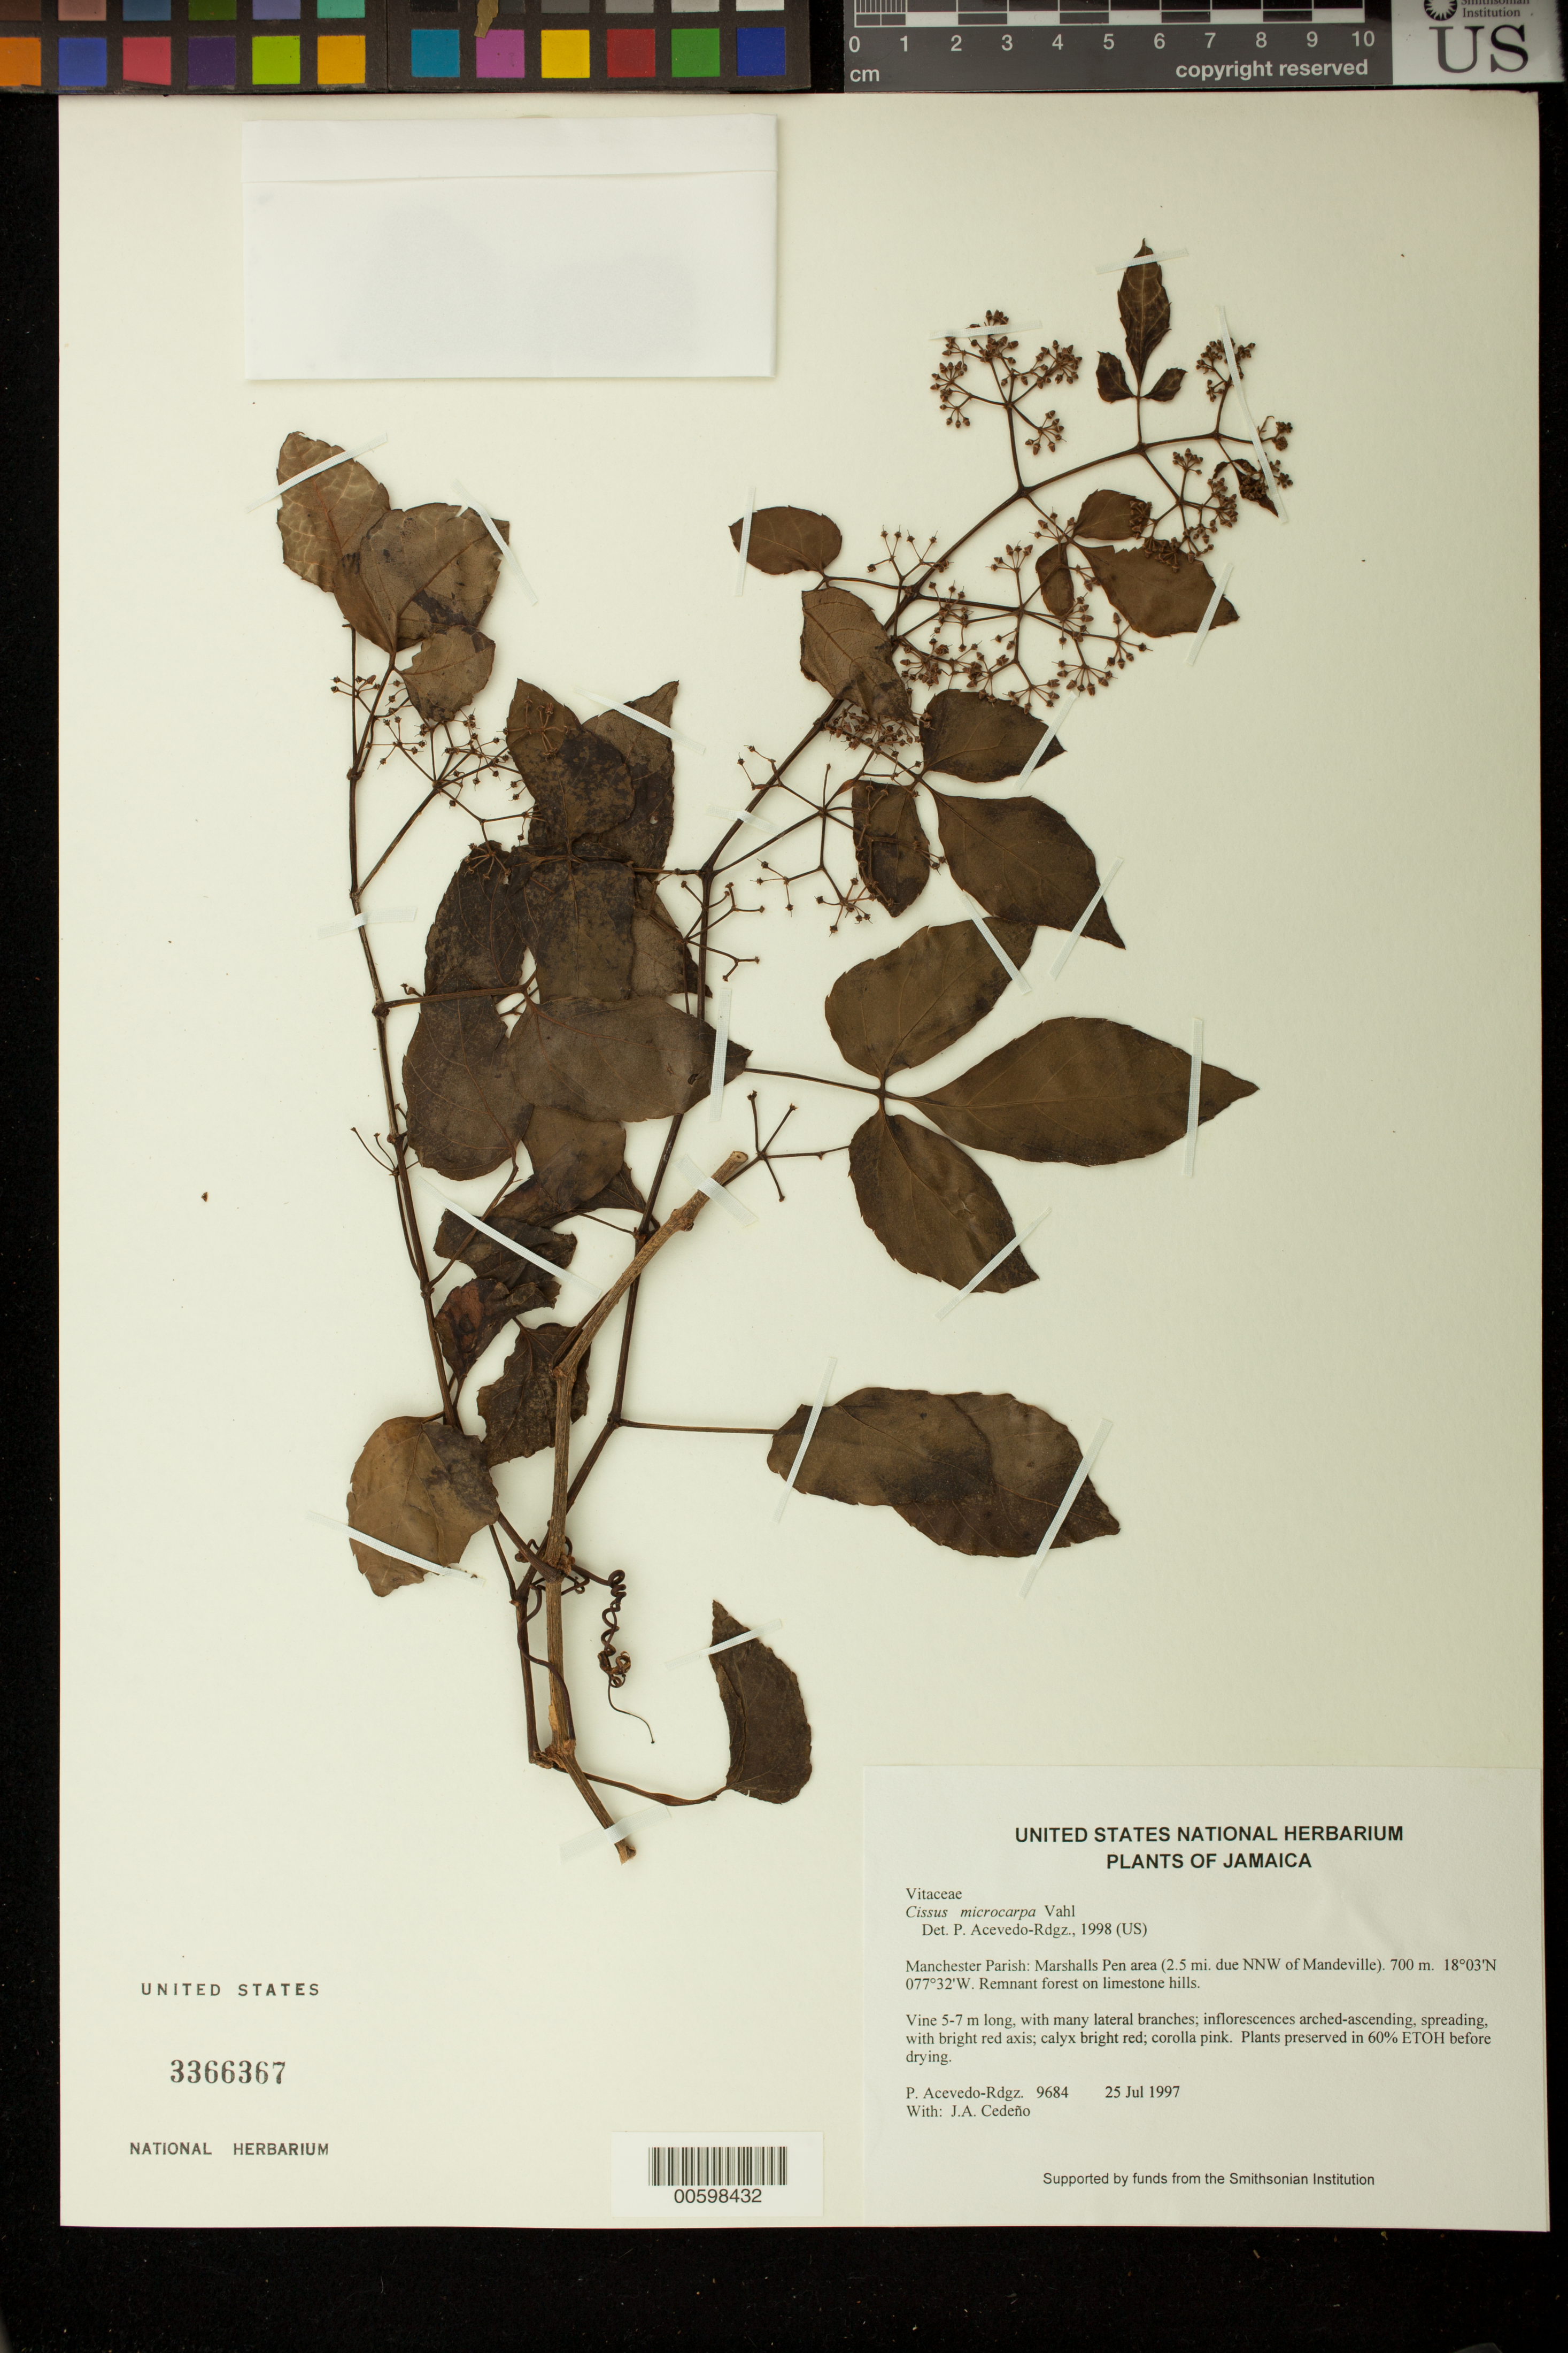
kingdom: Plantae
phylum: Tracheophyta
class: Magnoliopsida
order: Vitales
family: Vitaceae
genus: Cissus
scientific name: Cissus microcarpa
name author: Vahl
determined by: Acevedo-Rodríguez, P., (BOT), Smithsonian Institution - National Museum of Natural History (UNITED STATES)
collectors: P. Acevedo-Rodr. & J. A. Cedeño M.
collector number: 9684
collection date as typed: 25 Jul 1997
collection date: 1997-07-25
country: Jamaica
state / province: Manchester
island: Jamaica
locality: Manchester Parish: Marshalls Pen area (2.5 mi. due NNW of Mandeville).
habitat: Remnant forest on limestone hills.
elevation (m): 700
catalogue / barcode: US 3366367